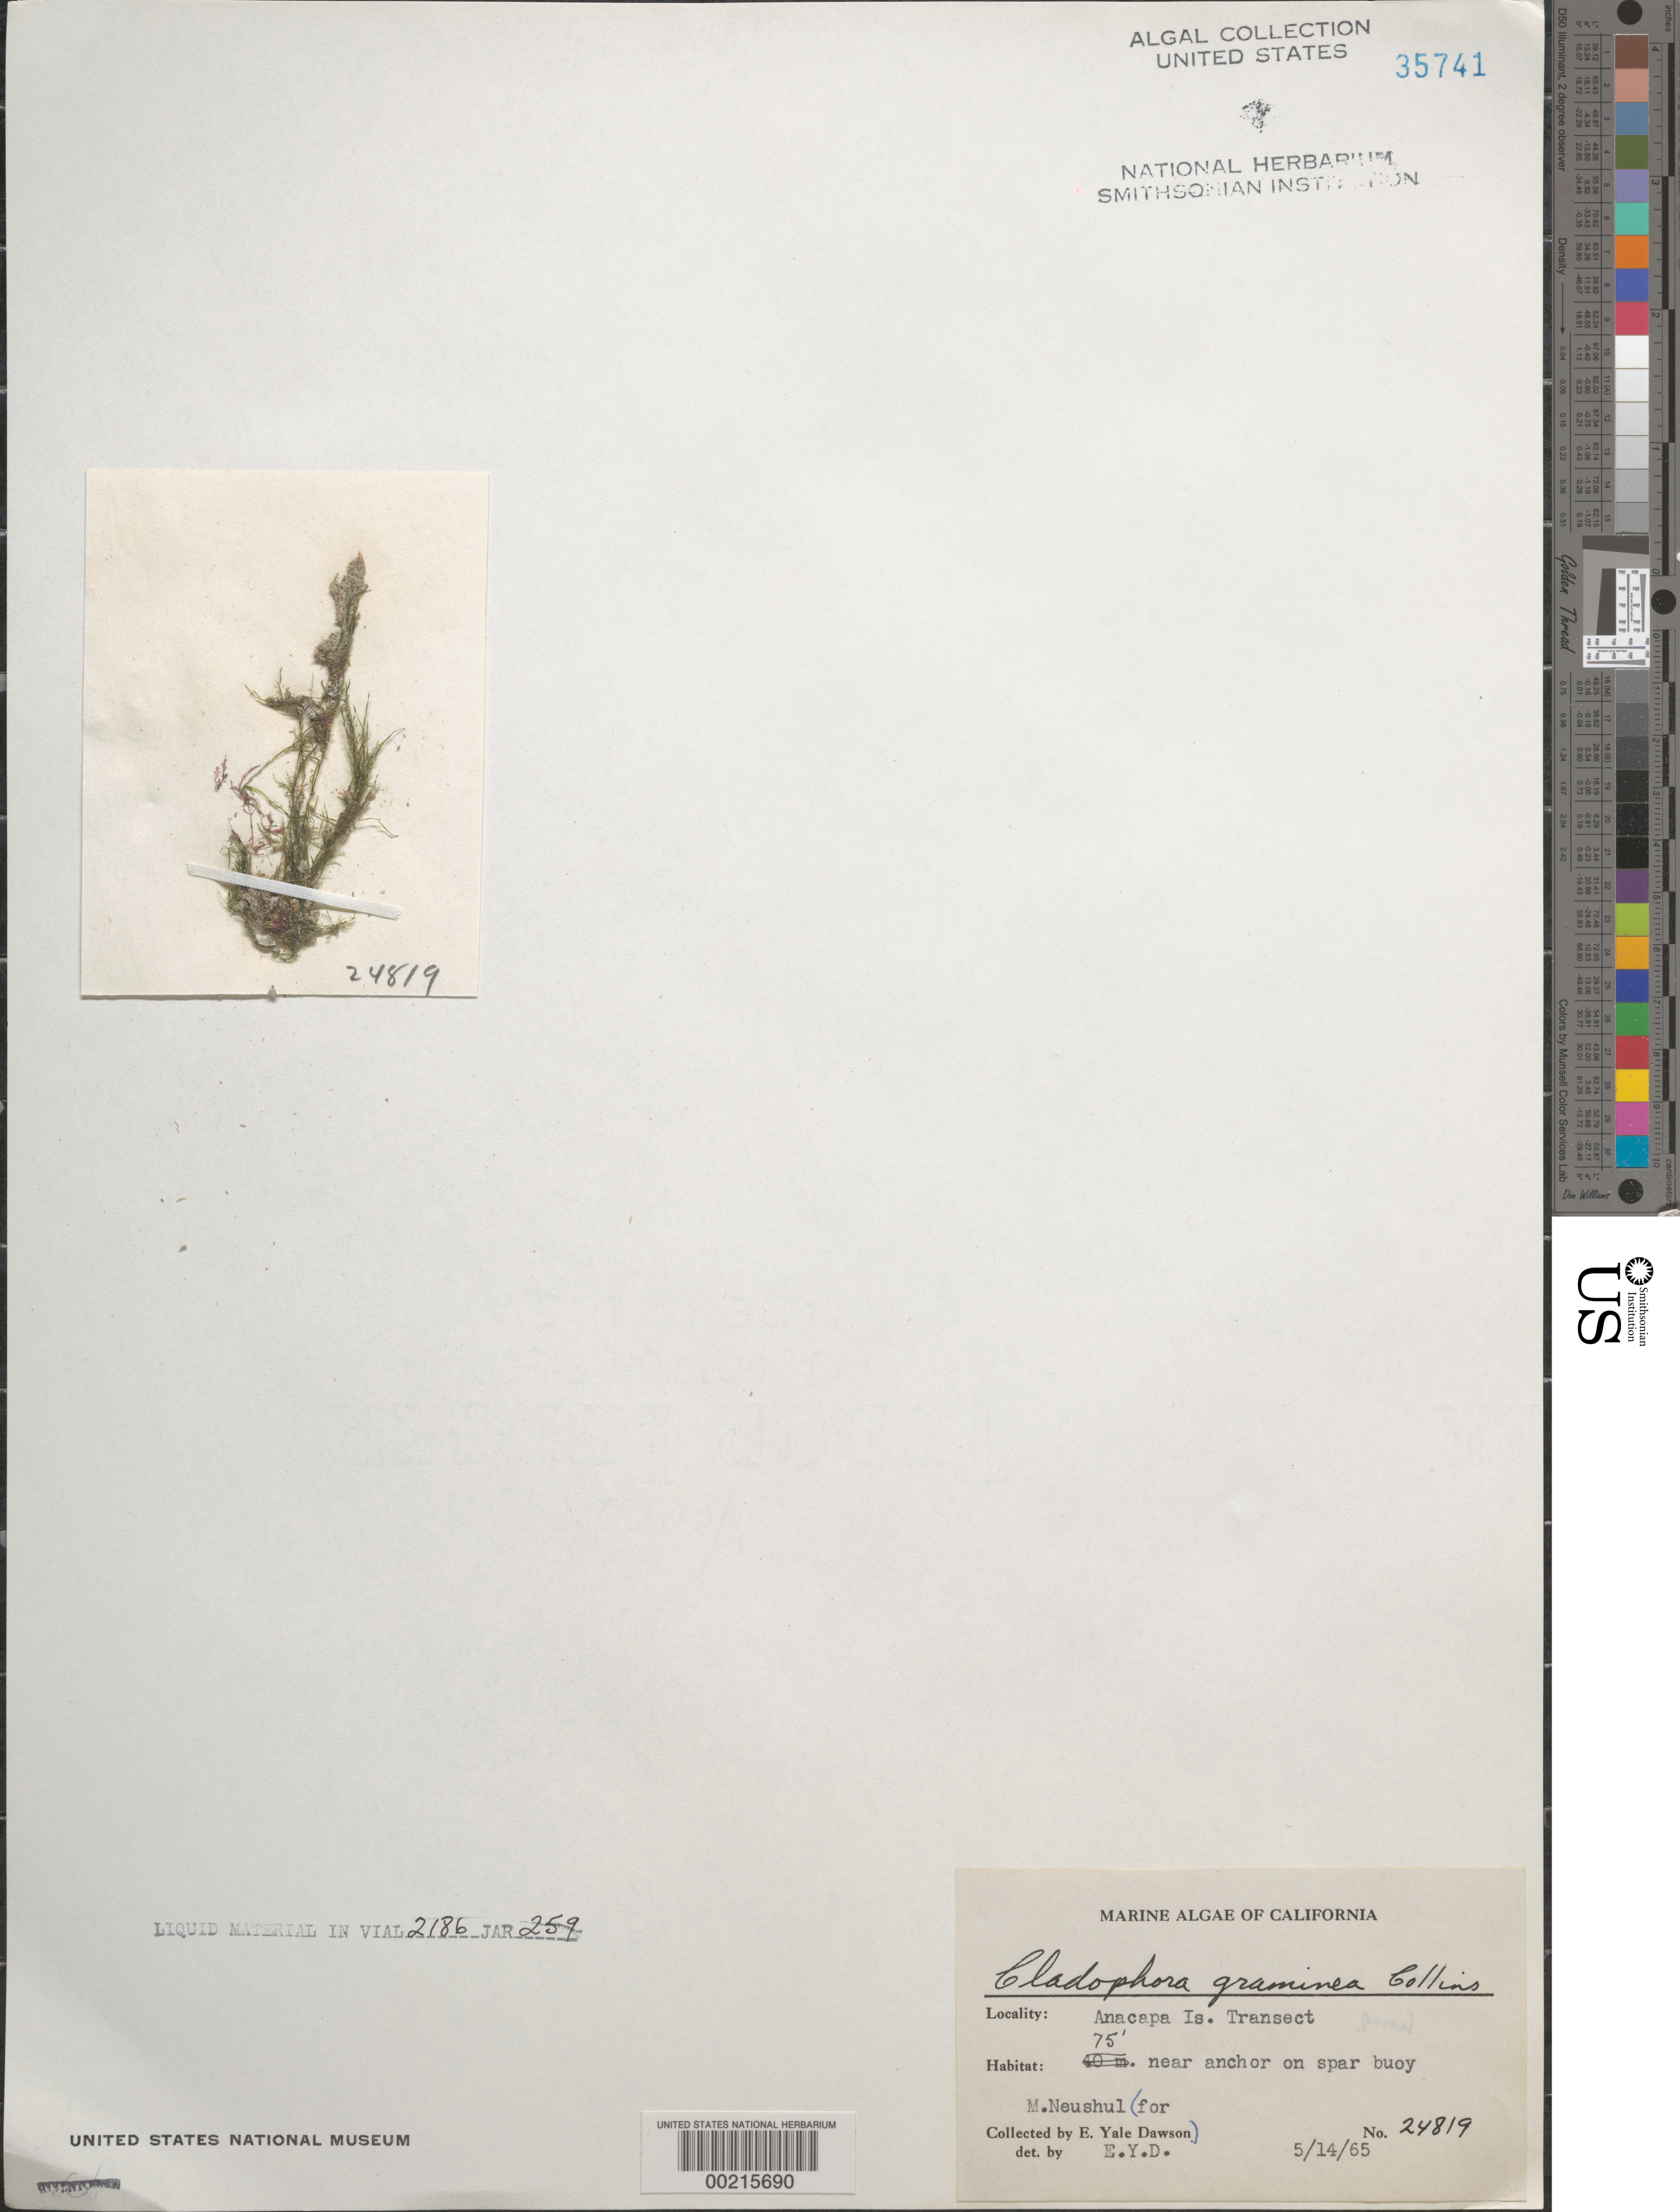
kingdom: Plantae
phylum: Chlorophyta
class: Ulvophyceae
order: Cladophorales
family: Cladophoraceae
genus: Cladophora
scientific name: Cladophora graminea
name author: Collins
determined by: Dawson, E. Y.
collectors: M. Neushul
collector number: EYD 24819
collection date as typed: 14 May 1965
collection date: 1965-05-14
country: United States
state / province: California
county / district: Ventura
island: Anacapa Island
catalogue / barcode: US 35741